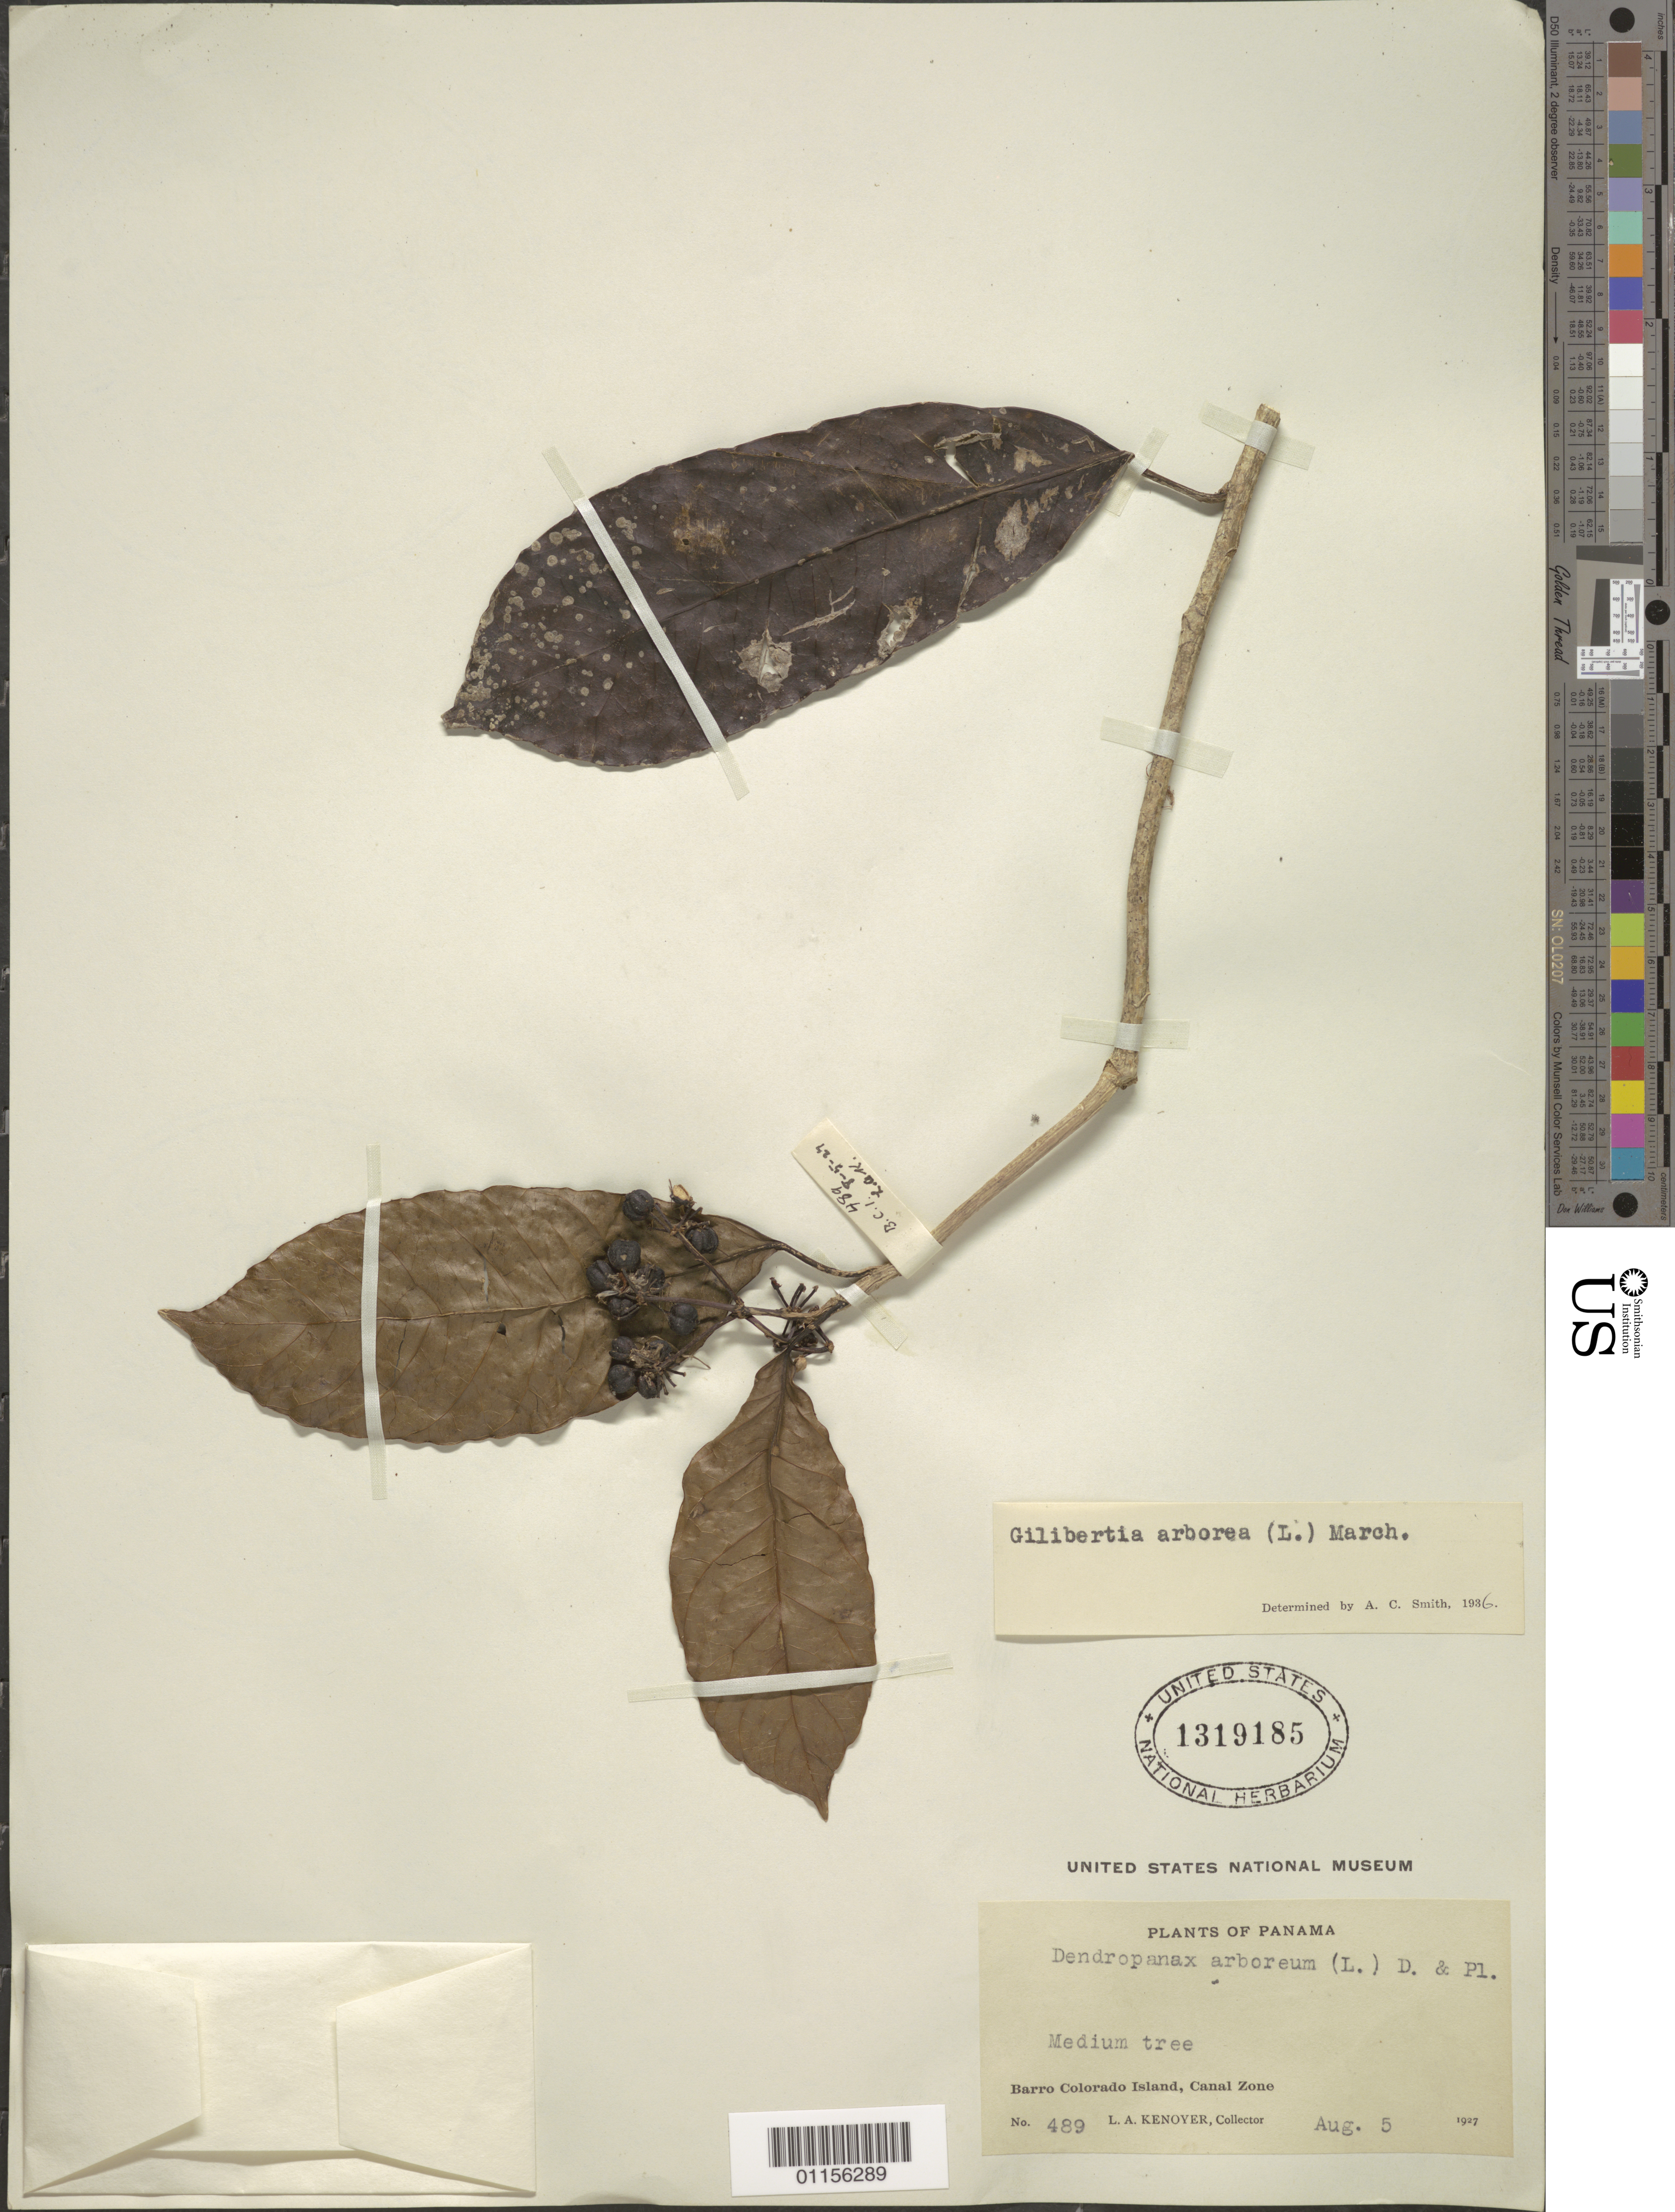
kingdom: Plantae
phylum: Tracheophyta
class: Magnoliopsida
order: Apiales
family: Araliaceae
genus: Dendropanax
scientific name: Dendropanax arboreus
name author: (L.) Decne. & Planch.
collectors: L. A. Kenoyer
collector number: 489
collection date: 1927-08-05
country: Panama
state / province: Panamá Oeste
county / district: Canal Zone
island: Barro Colorado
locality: Barro Colorado Island.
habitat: Medium tree.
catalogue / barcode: US 1319185